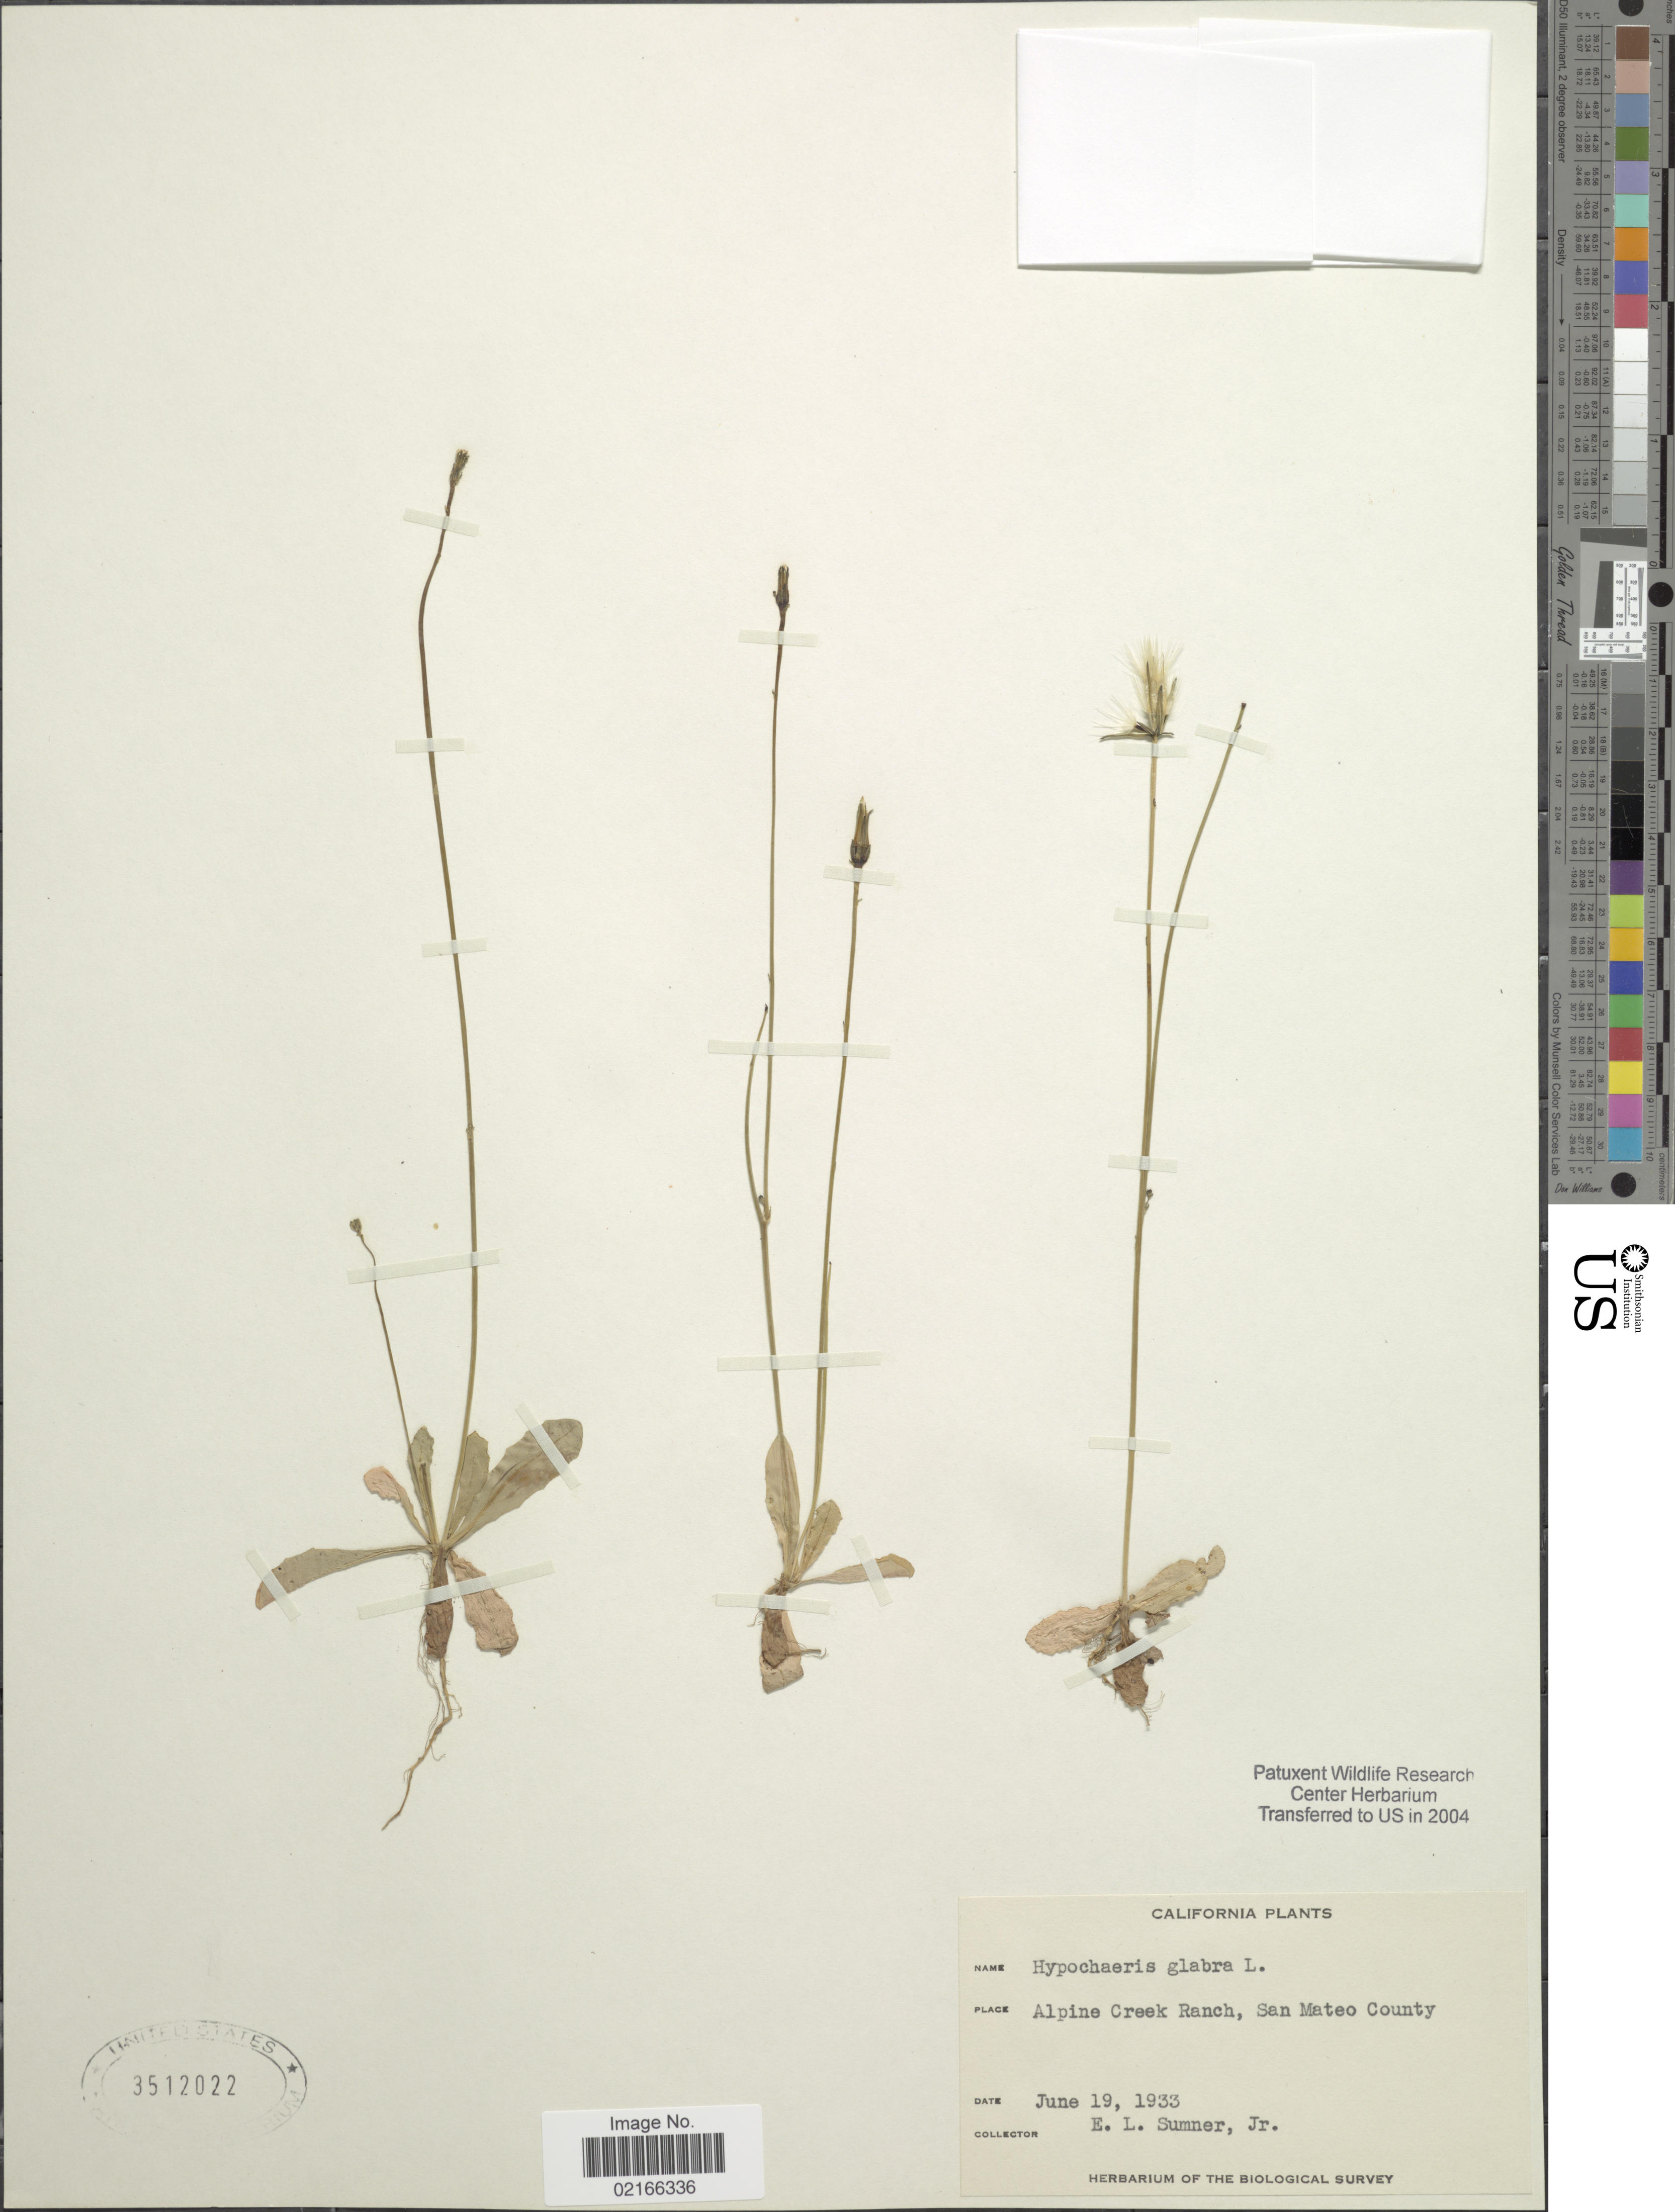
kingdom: Plantae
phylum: Tracheophyta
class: Magnoliopsida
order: Asterales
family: Asteraceae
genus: Hypochaeris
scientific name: Hypochaeris glabra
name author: L.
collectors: E. Sumner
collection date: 1933-06-19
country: United States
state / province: California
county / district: San Mateo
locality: Alpine Creek Ranch, San Mateo County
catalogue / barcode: US 3512022